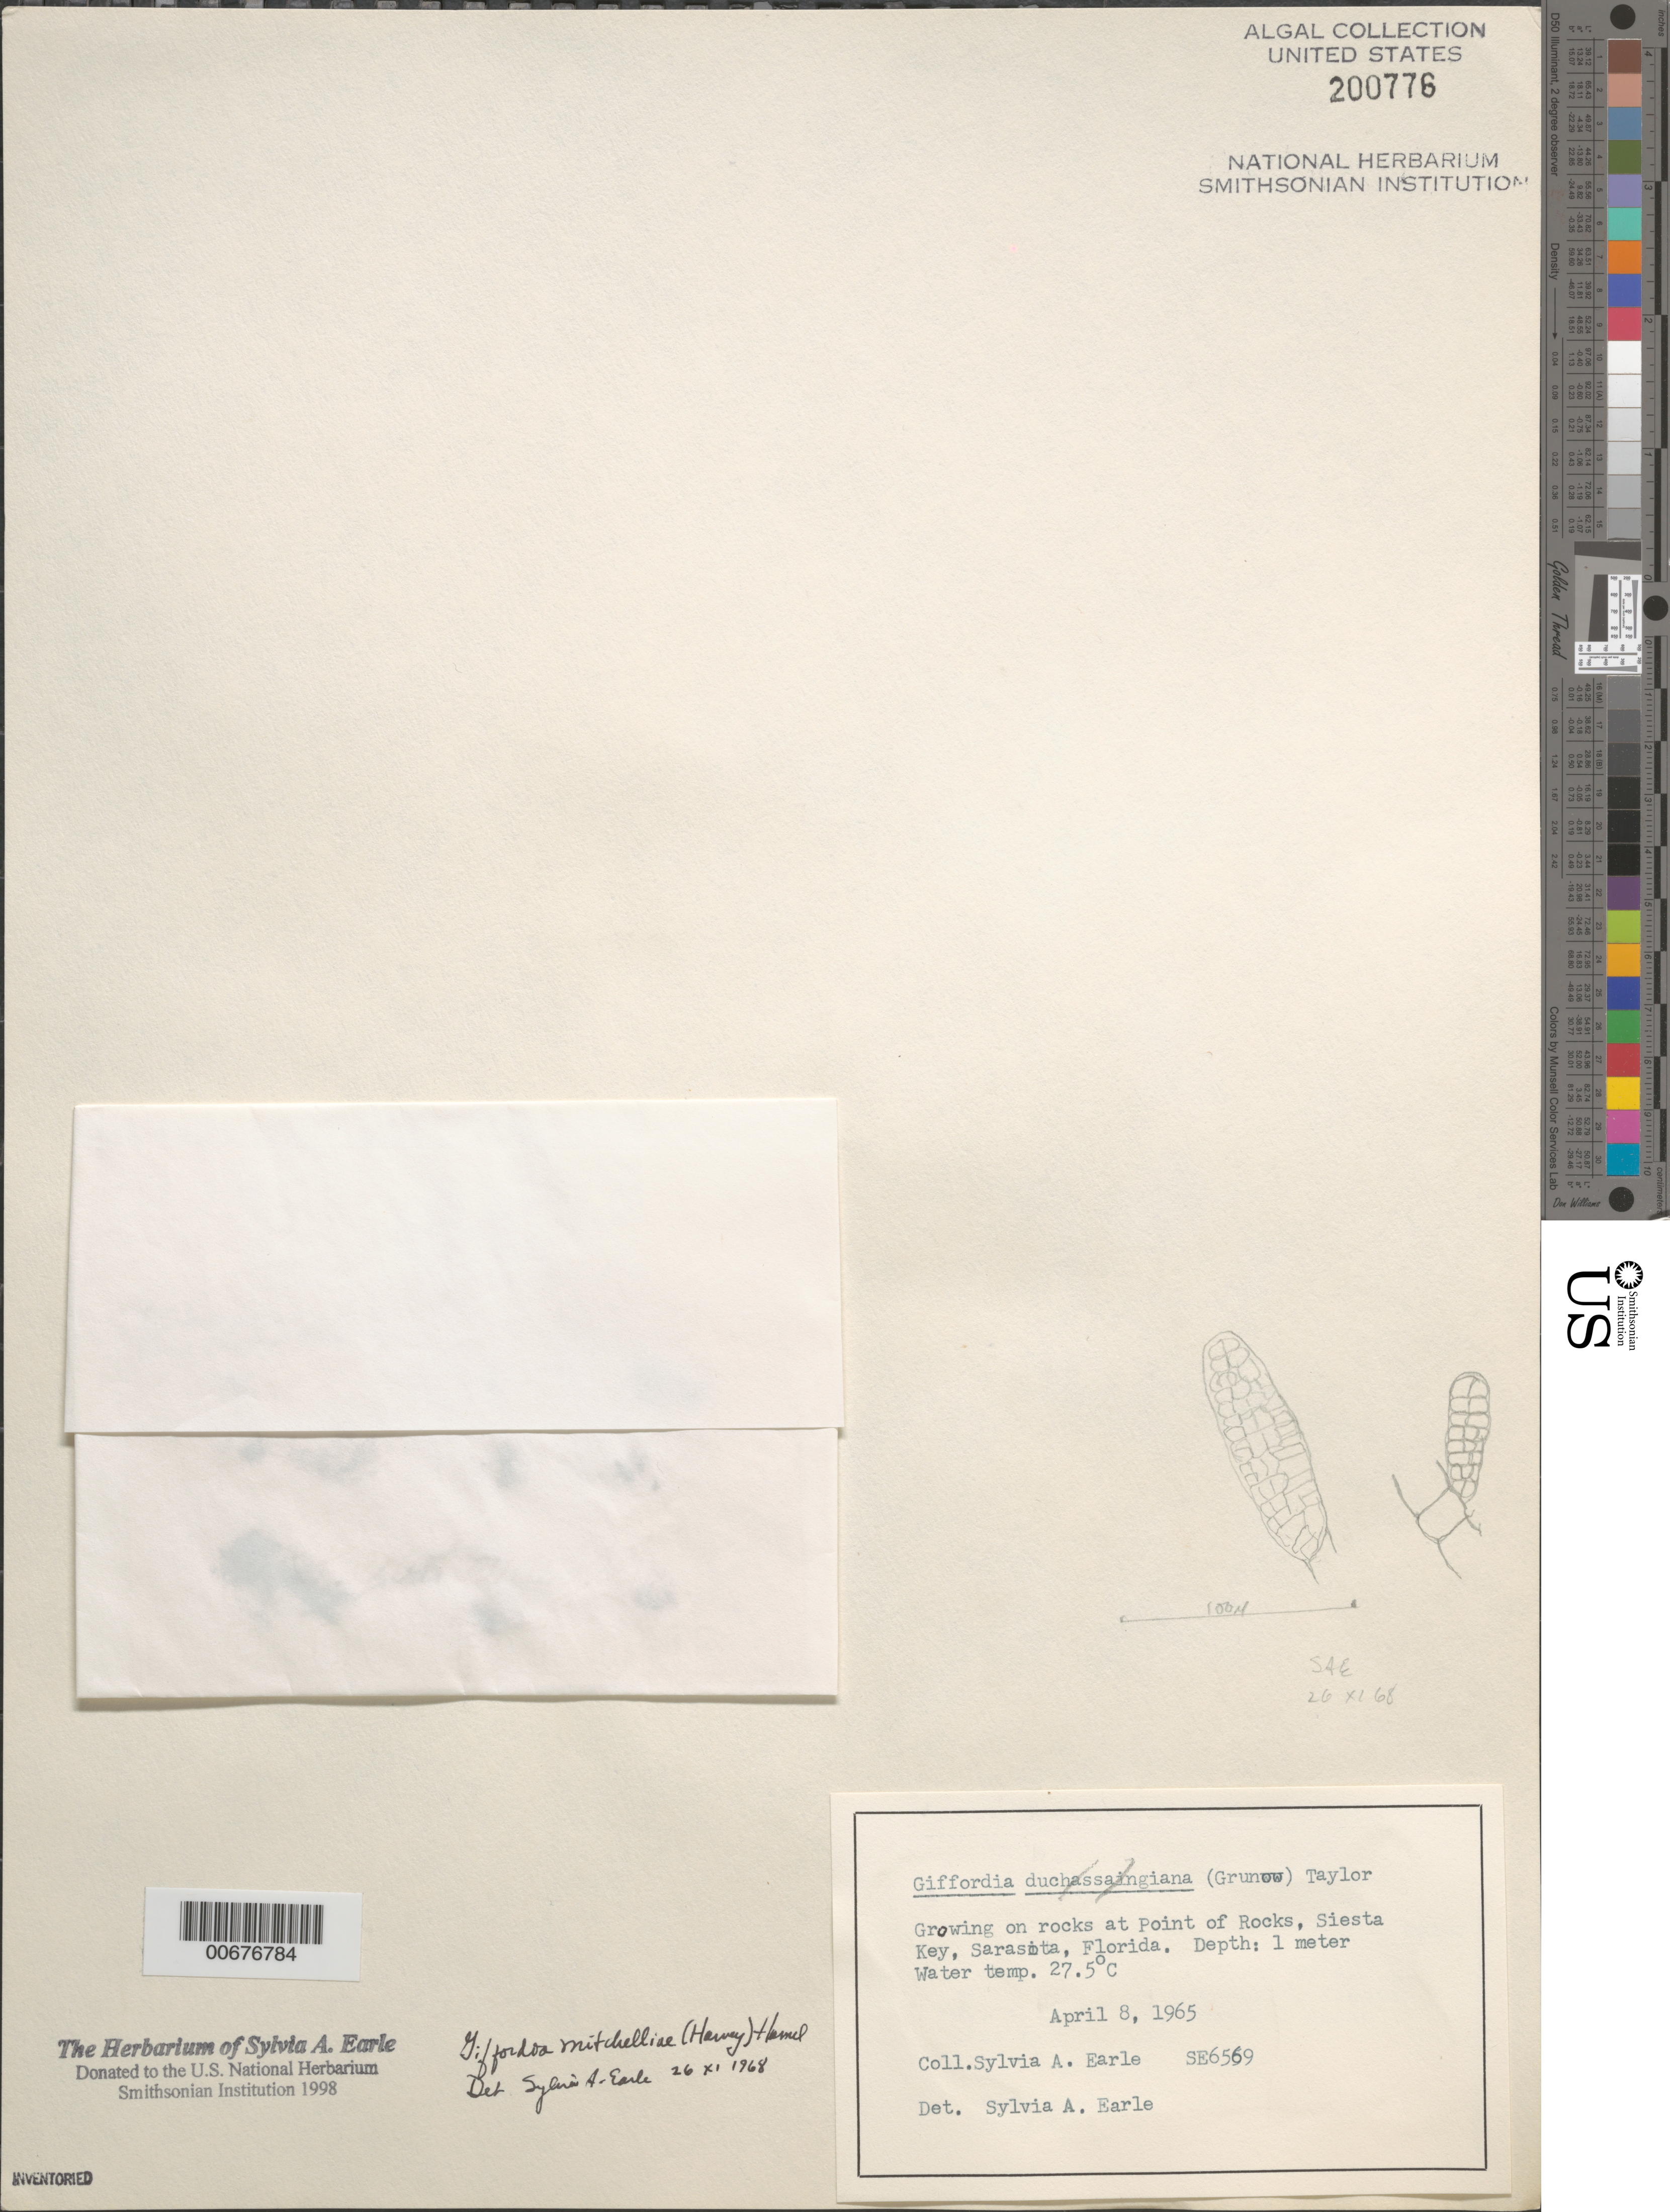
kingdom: Chromista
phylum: Ochrophyta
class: Phaeophyceae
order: Ectocarpales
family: Acinetosporaceae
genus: Feldmannia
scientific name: Feldmannia mitchelliae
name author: (Harv.) H.-S. Kim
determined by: Algae name updating Project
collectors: S. A. Earle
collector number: SE 6569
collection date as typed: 08 Apr 1965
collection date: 1965-04-08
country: United States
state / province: Florida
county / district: Sarasota County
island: Siesta Key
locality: Point of Rocks Road, Sarasota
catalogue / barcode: US 200776